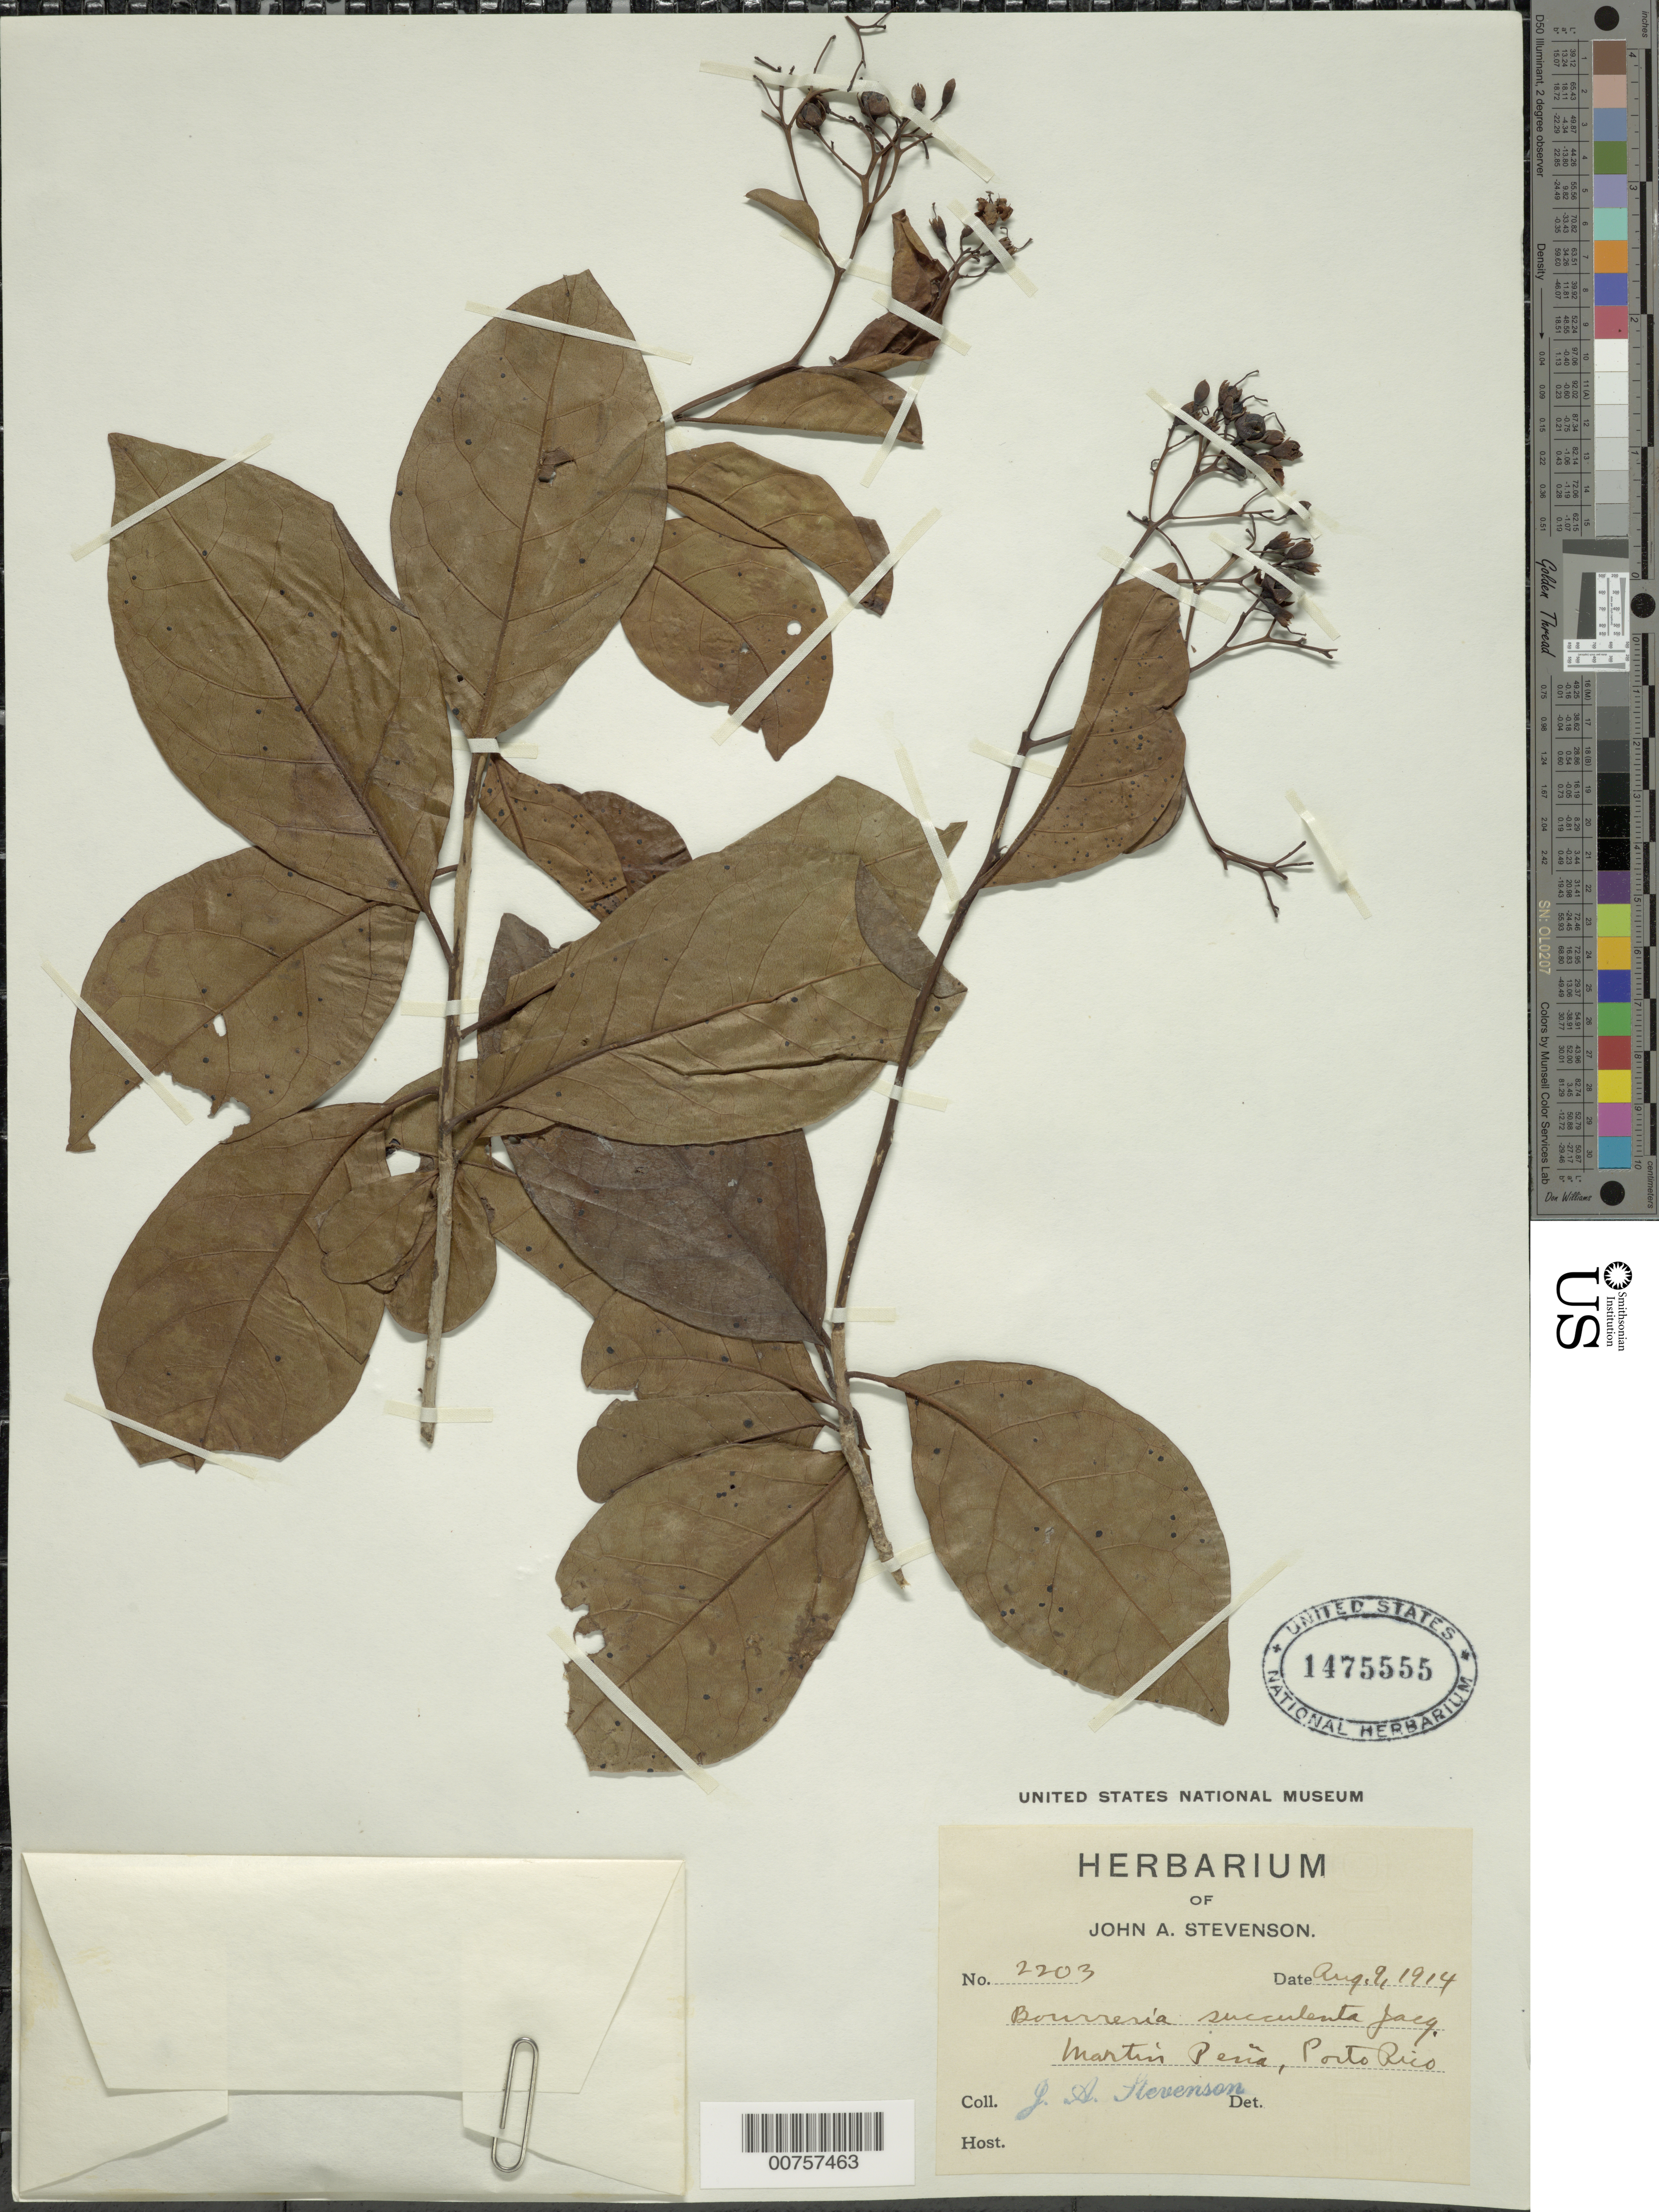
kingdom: Plantae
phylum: Tracheophyta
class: Magnoliopsida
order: Boraginales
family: Ehretiaceae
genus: Bourreria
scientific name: Bourreria succulenta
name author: Jacq.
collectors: J. Stevenson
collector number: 2203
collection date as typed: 09 Aug 1914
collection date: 1914-08-09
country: Puerto Rico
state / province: San Juan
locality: Martín Peña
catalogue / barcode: US 1475555